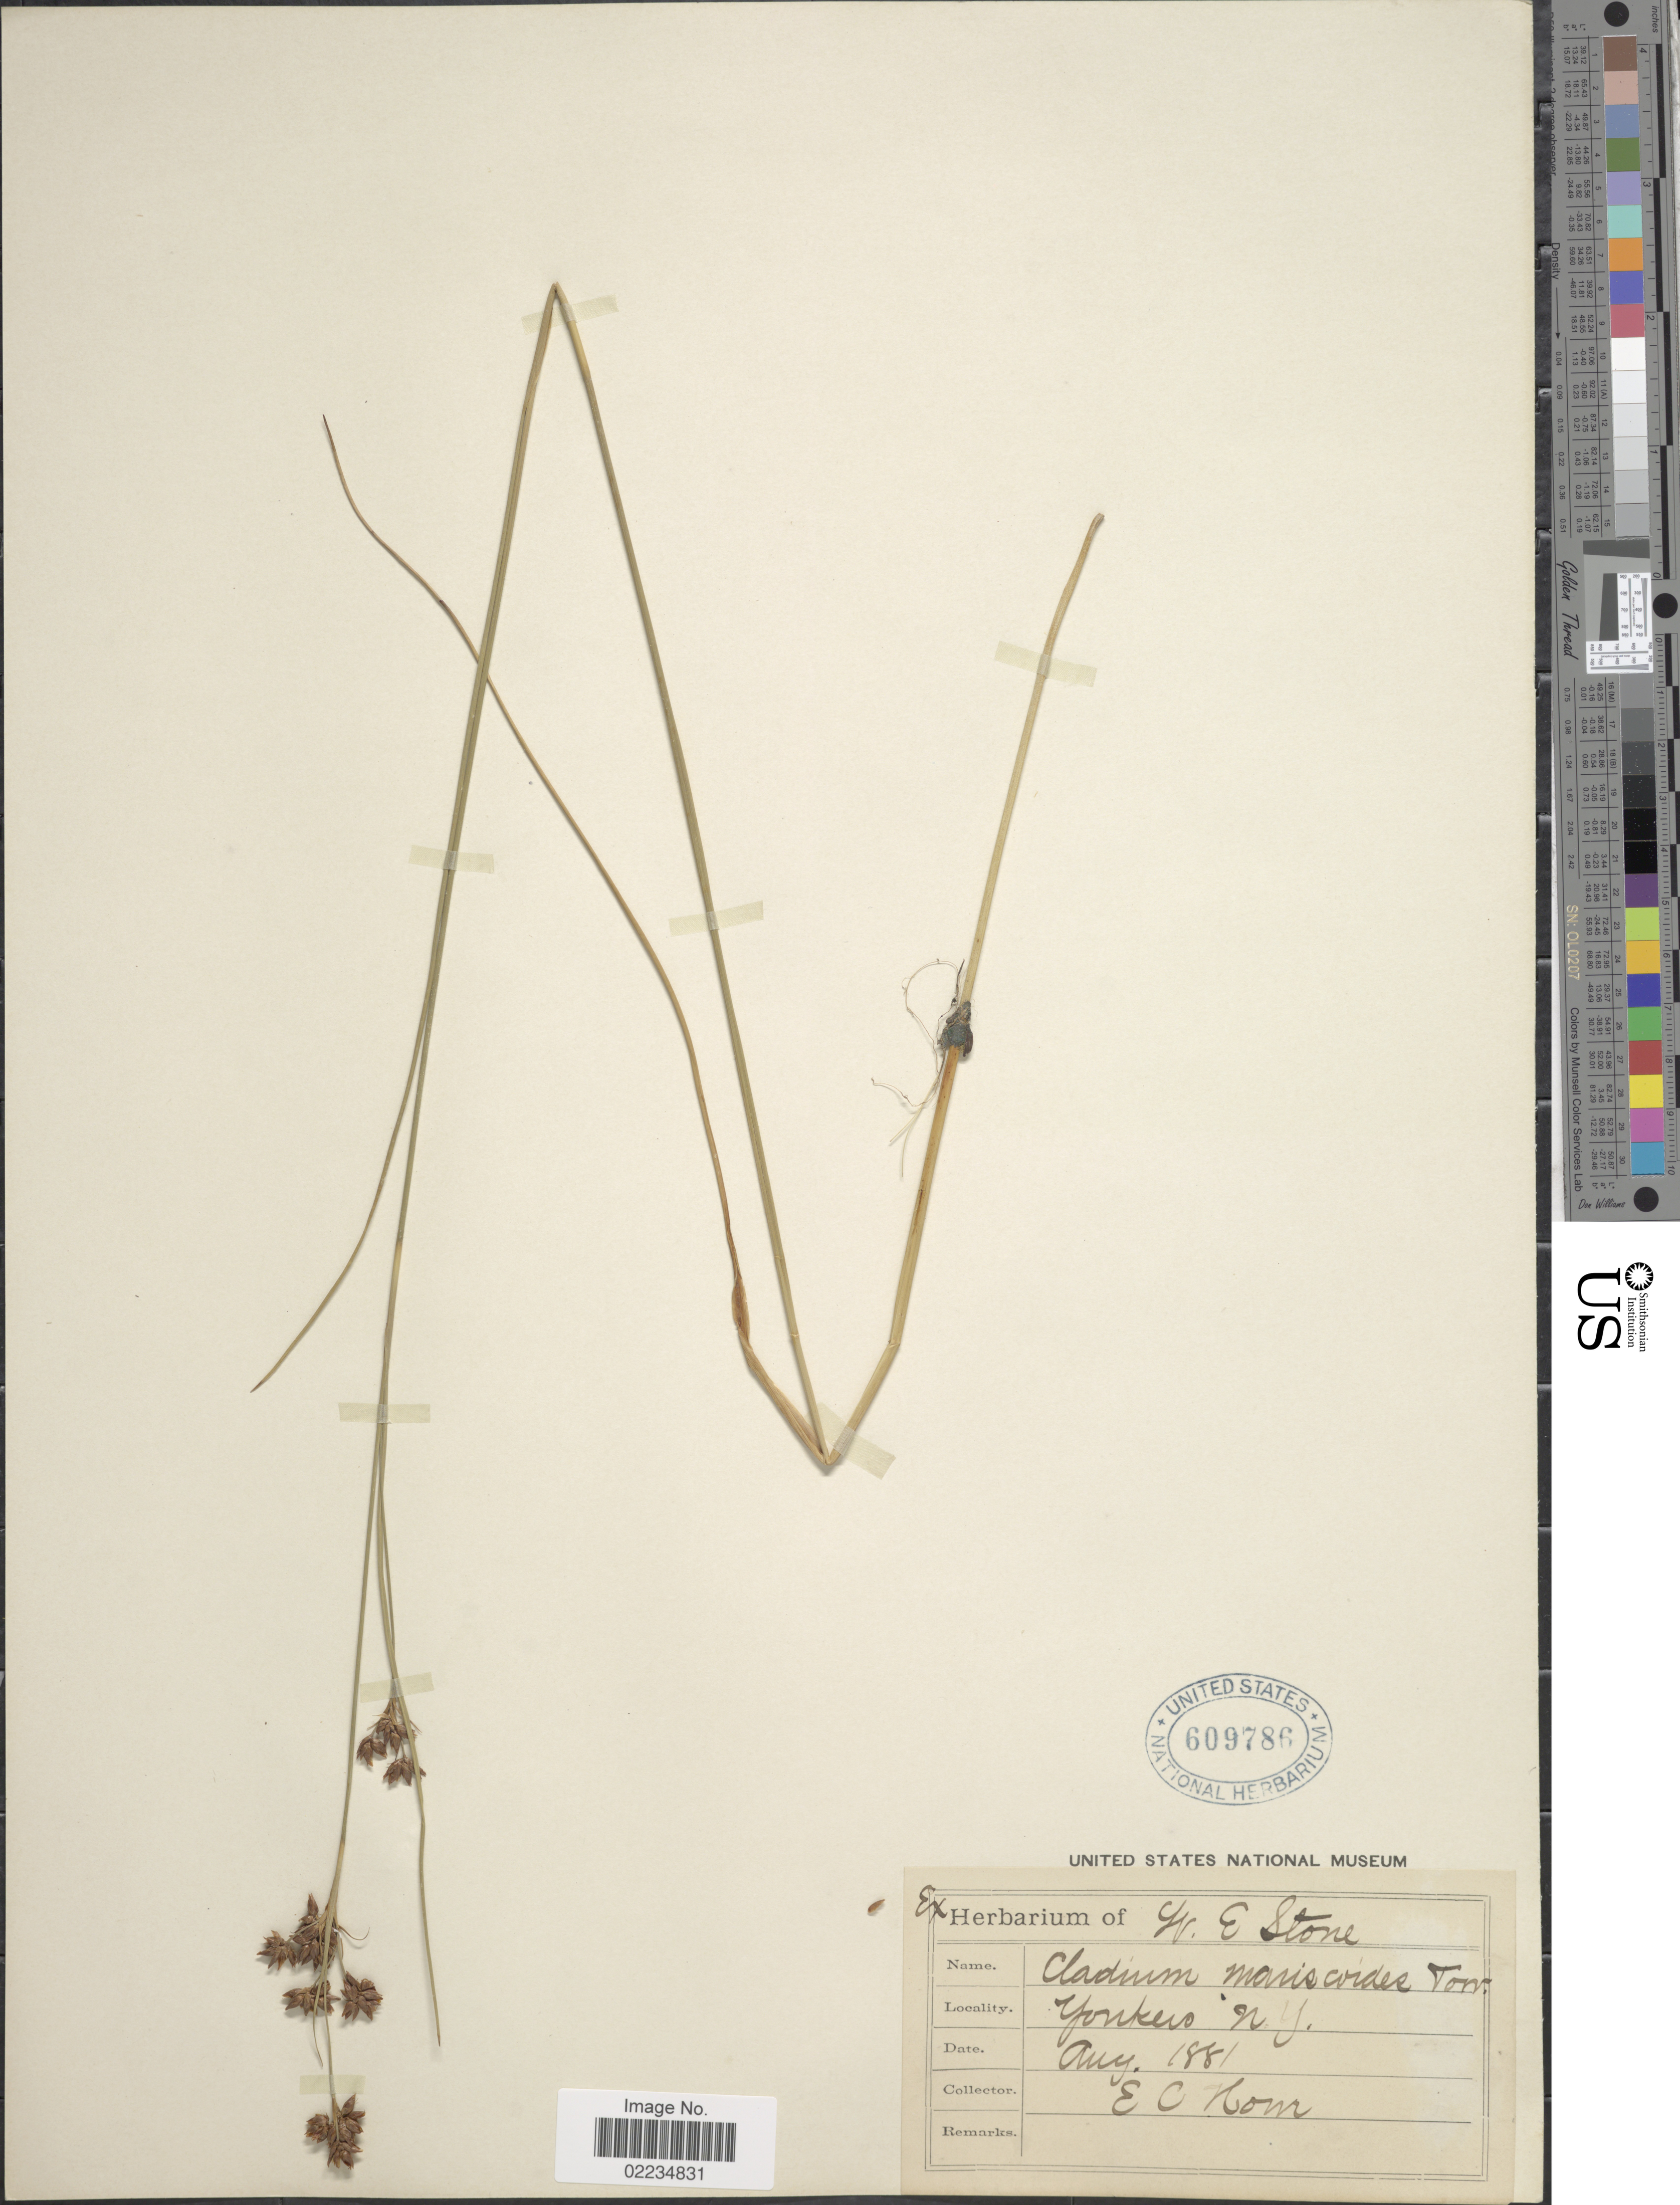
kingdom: Plantae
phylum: Tracheophyta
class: Liliopsida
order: Poales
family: Cyperaceae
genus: Cladium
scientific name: Cladium mariscoides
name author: (Muhl.) Torr.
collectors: E. Howe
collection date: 1881-08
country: United States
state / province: New York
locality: Yonkers, N. Y.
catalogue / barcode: US 609786